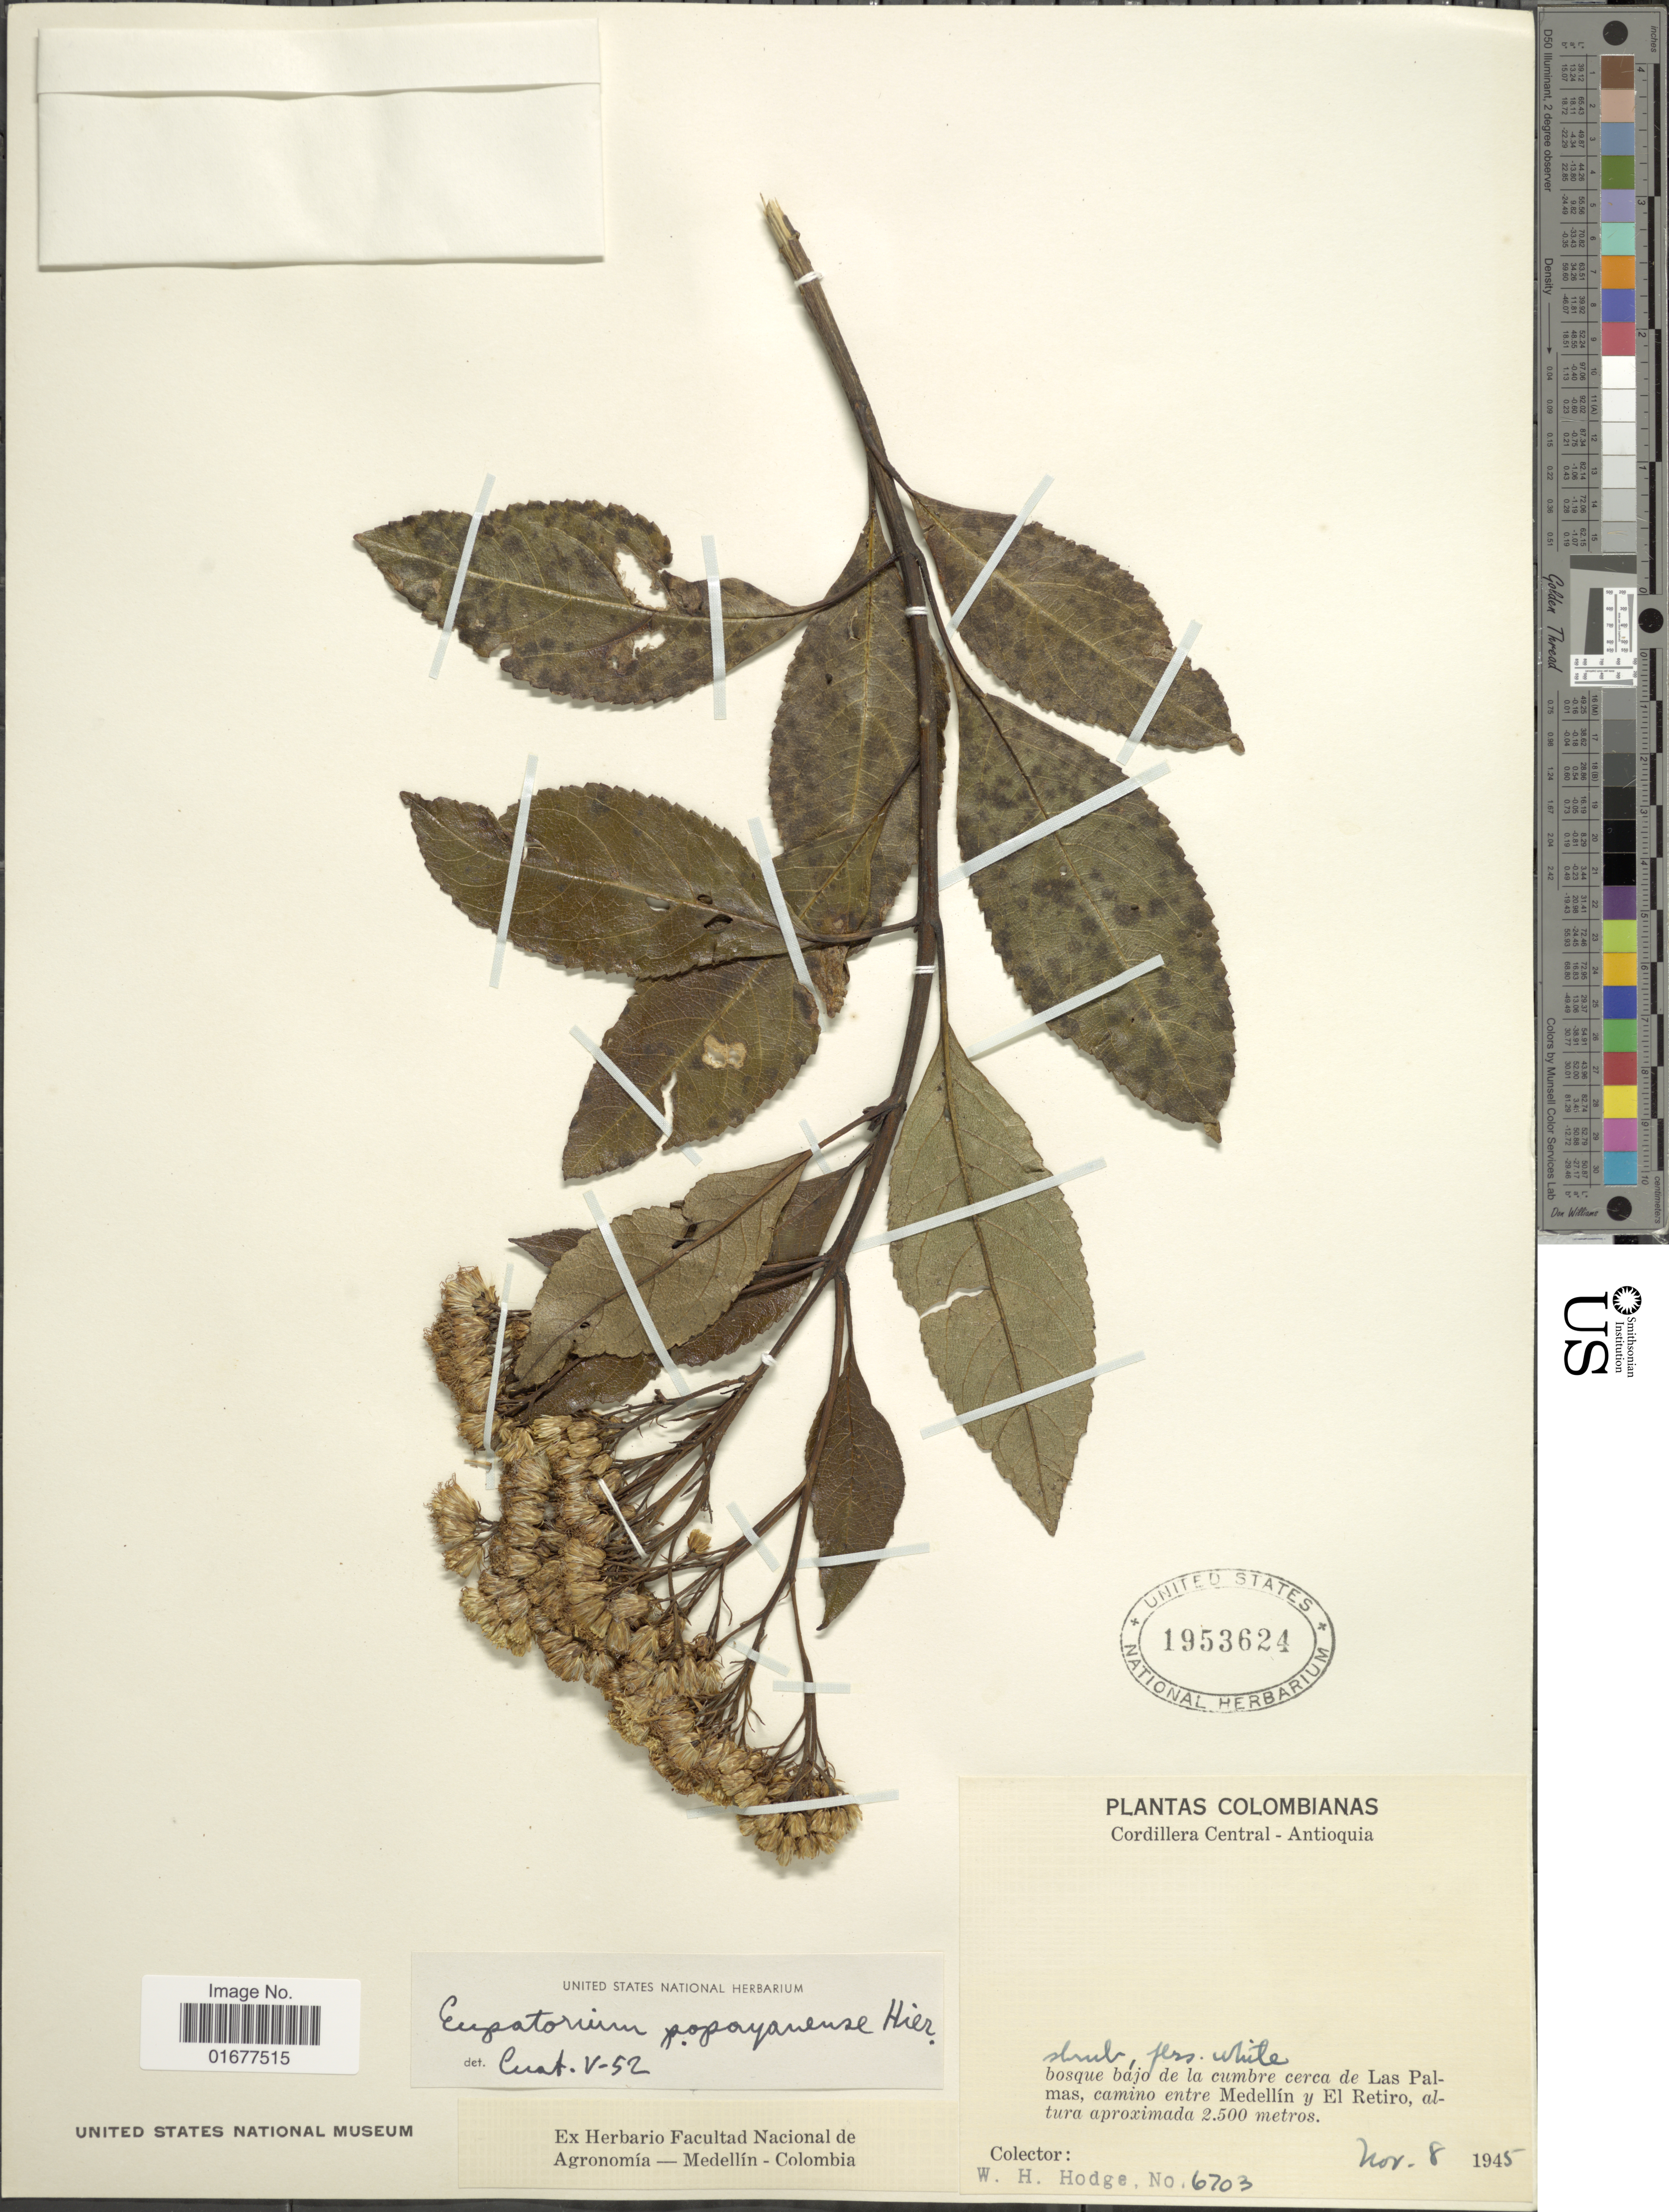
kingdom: Plantae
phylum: Tracheophyta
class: Magnoliopsida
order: Asterales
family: Asteraceae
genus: Ageratina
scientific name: Ageratina popayanensis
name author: (H. Rob.) R.M. King & H. Rob.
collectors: W. Hodge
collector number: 6703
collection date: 1945-11-08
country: Colombia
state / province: Antioquia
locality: Cordillera Central, bosque bajo de la cumbre cerca de Las Palmas, camino entre Medellin y El Retiro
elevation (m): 2500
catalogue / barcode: US 1953624